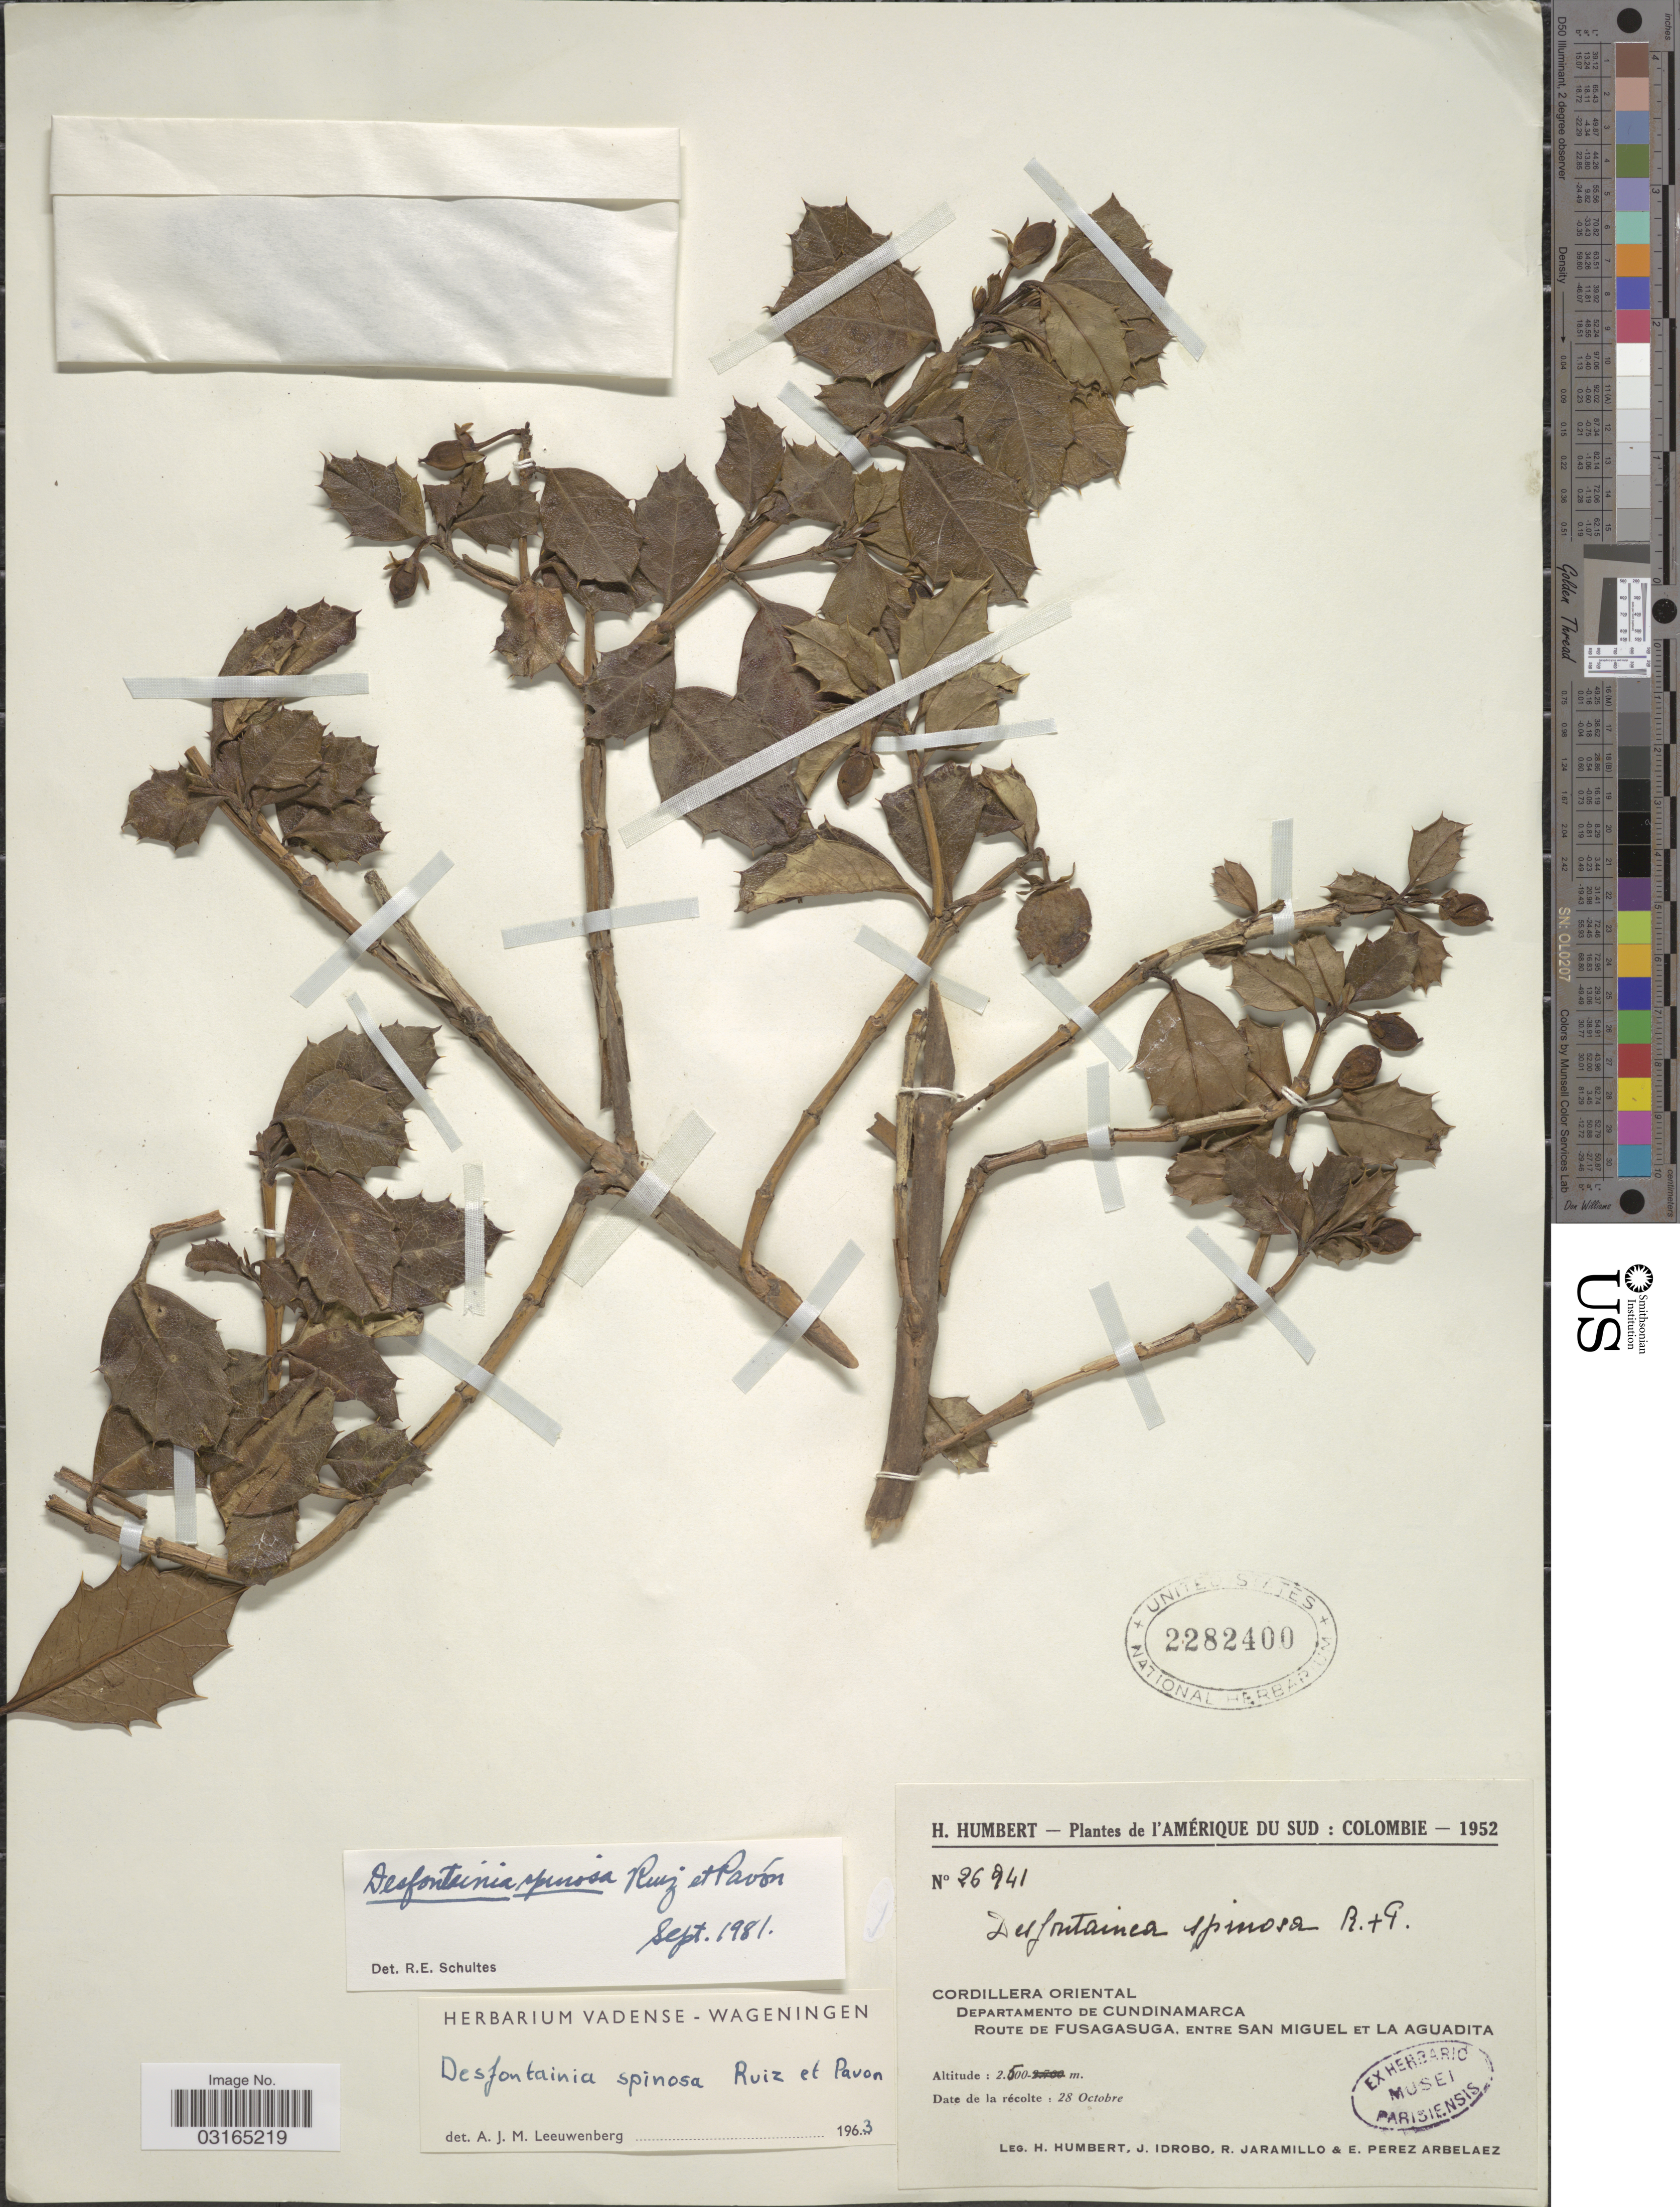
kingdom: Plantae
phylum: Tracheophyta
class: Magnoliopsida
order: Bruniales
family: Columelliaceae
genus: Desfontainia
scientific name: Desfontainia spinosa var. spinosa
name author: Ruiz & Pav.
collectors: H. Humbert, J. M. Idrobo, R. Jaramillo & E. Pérez Arbeláez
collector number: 26841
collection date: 1952-10-28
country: Colombia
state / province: Cundinamarca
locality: Cordillera Oriental. Departamento de Cundinamarca. Route de Fusagasuga, entre San Miguel et La Aguadita.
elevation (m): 2500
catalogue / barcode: US 2282400